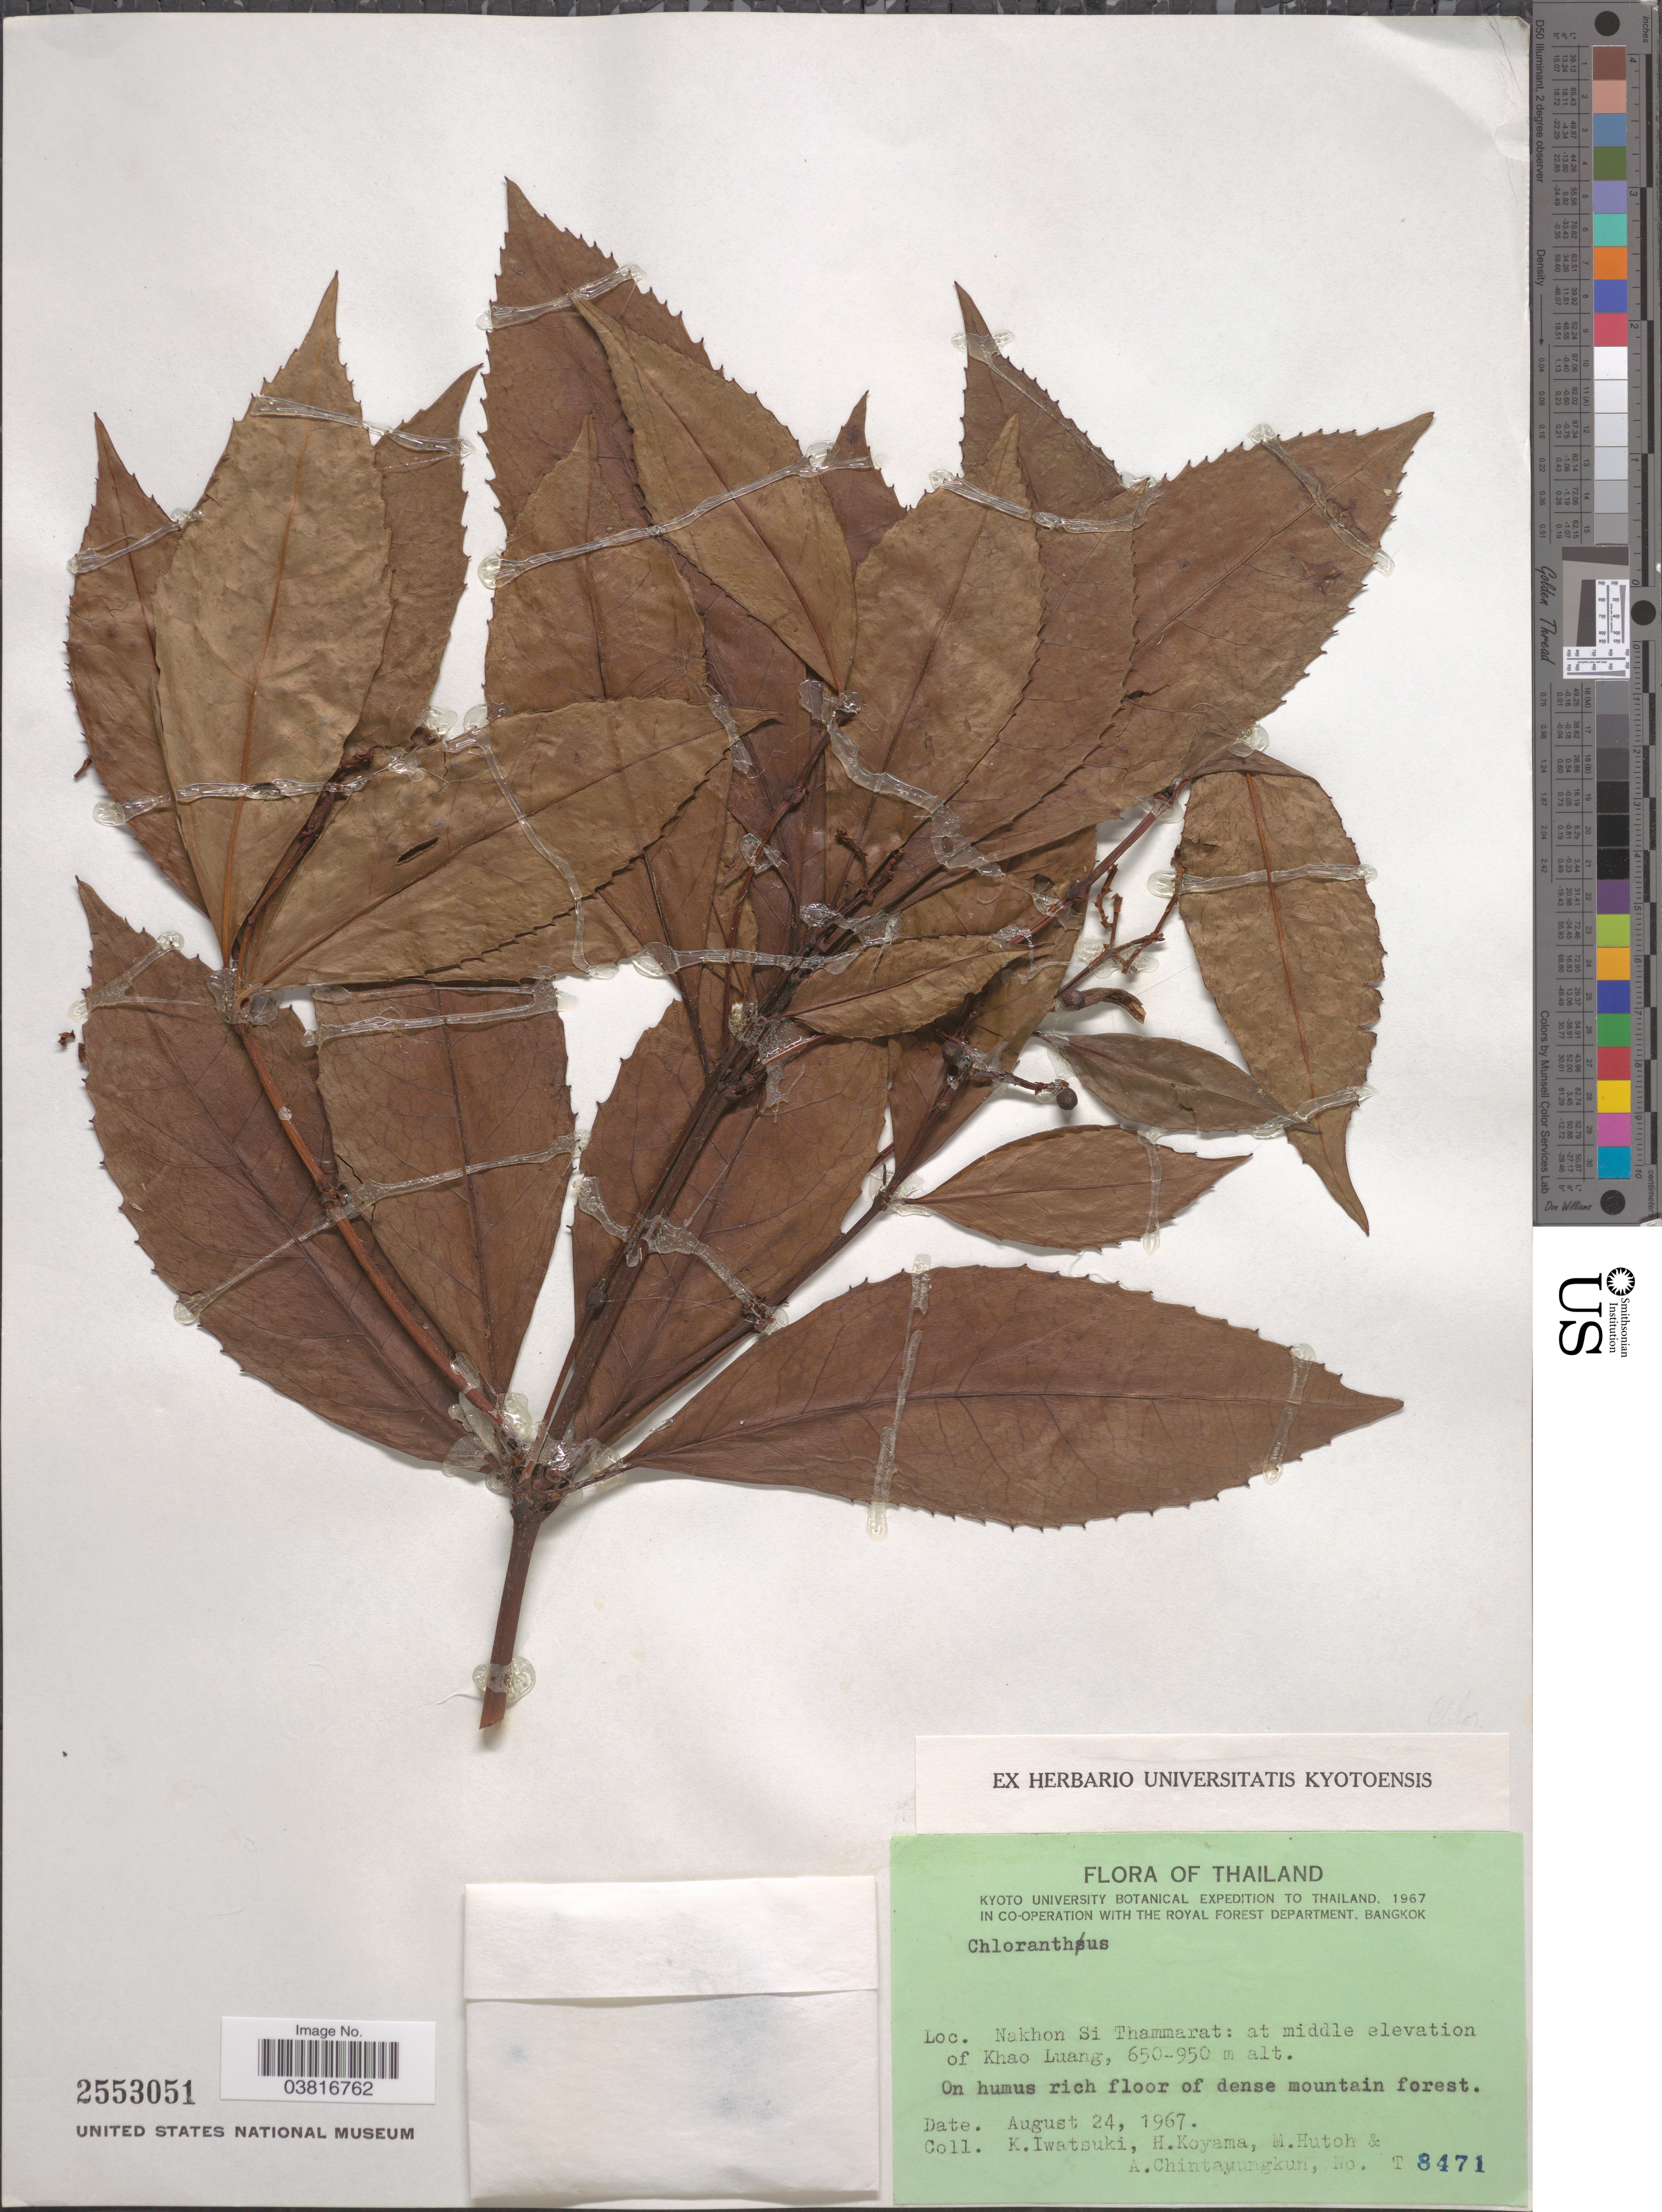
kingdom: Plantae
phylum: Tracheophyta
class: Magnoliopsida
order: Chloranthales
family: Chloranthaceae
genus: Chloranthus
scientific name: Chloranthus sp.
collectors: K. Iwatsuki, H. Koyama, M. Hutoh & A. Chintayungkun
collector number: T8471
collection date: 1967-08-24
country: Thailand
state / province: Nakhon Si Thammarat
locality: Nakhon Si Thammarat: at middle elevation of Khao Luang.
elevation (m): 650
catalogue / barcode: US 2553051